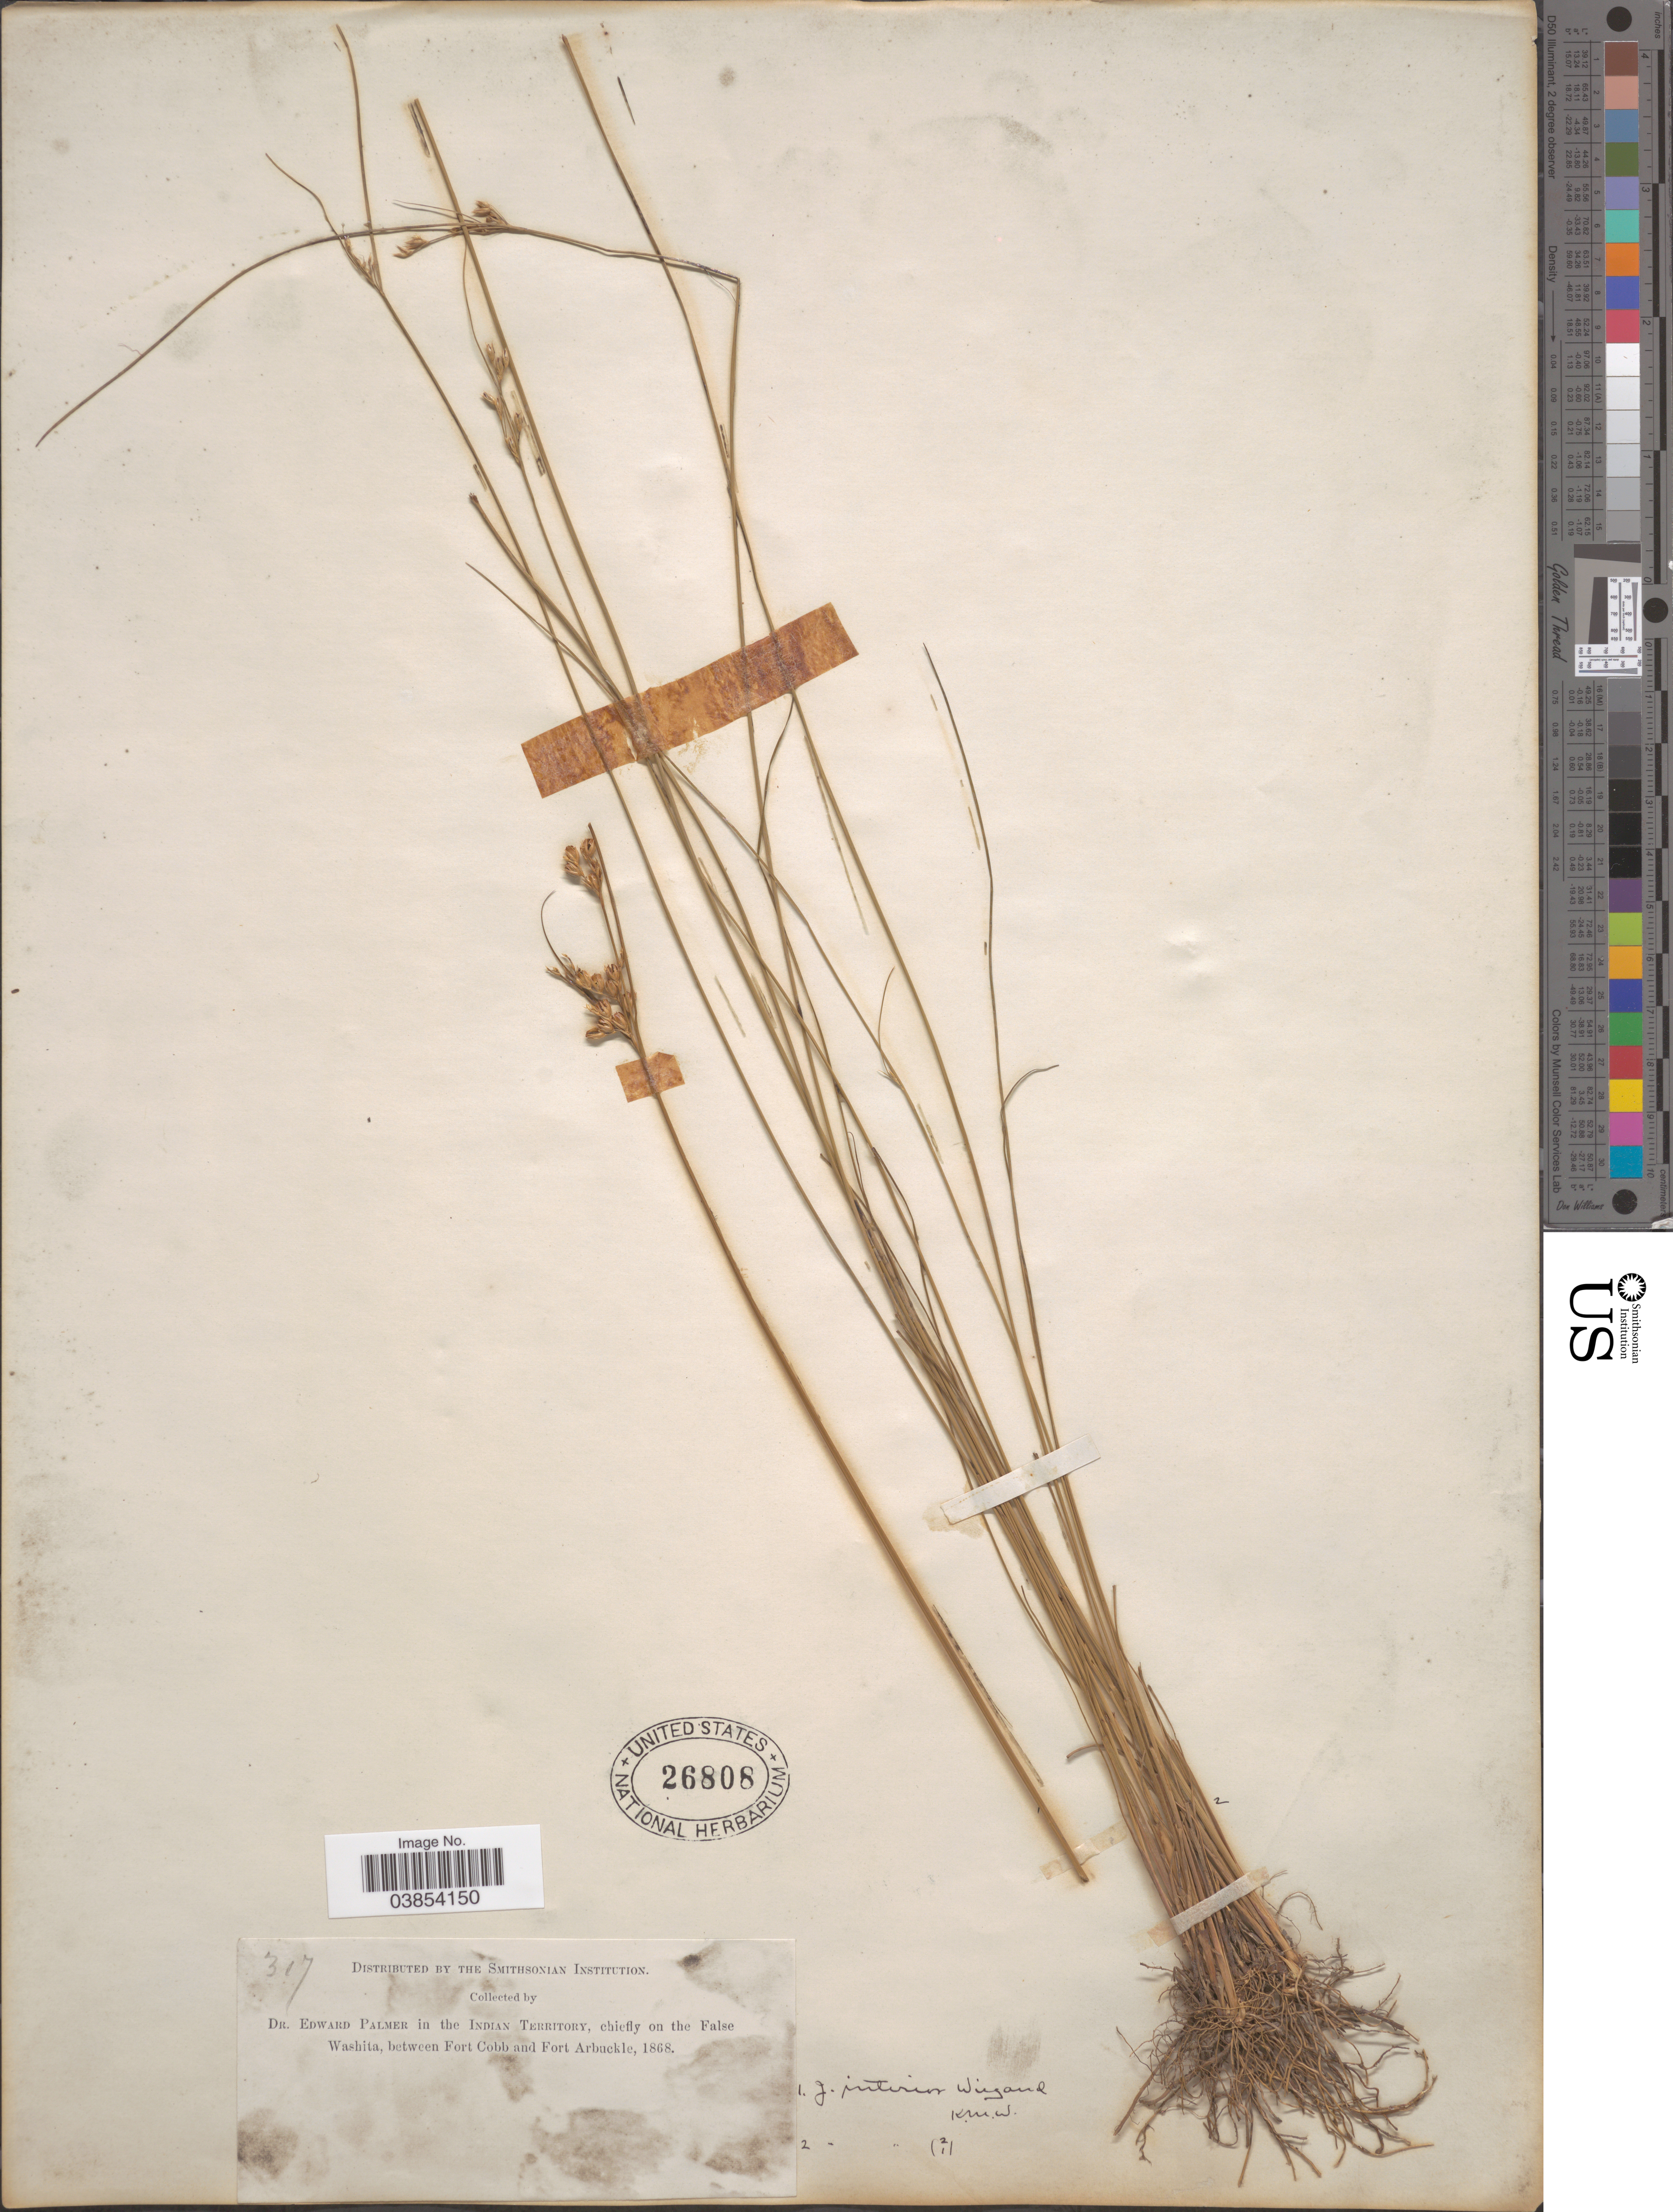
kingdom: Plantae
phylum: Tracheophyta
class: Liliopsida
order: Poales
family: Juncaceae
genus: Juncus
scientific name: Juncus interior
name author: Wiegand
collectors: E. Palmer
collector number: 317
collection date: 1868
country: United States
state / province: Oklahoma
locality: In the Indian Territory, chiefly on the False Washita, between Fort Cobb and Fort Arbuckle.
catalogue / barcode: US 26808